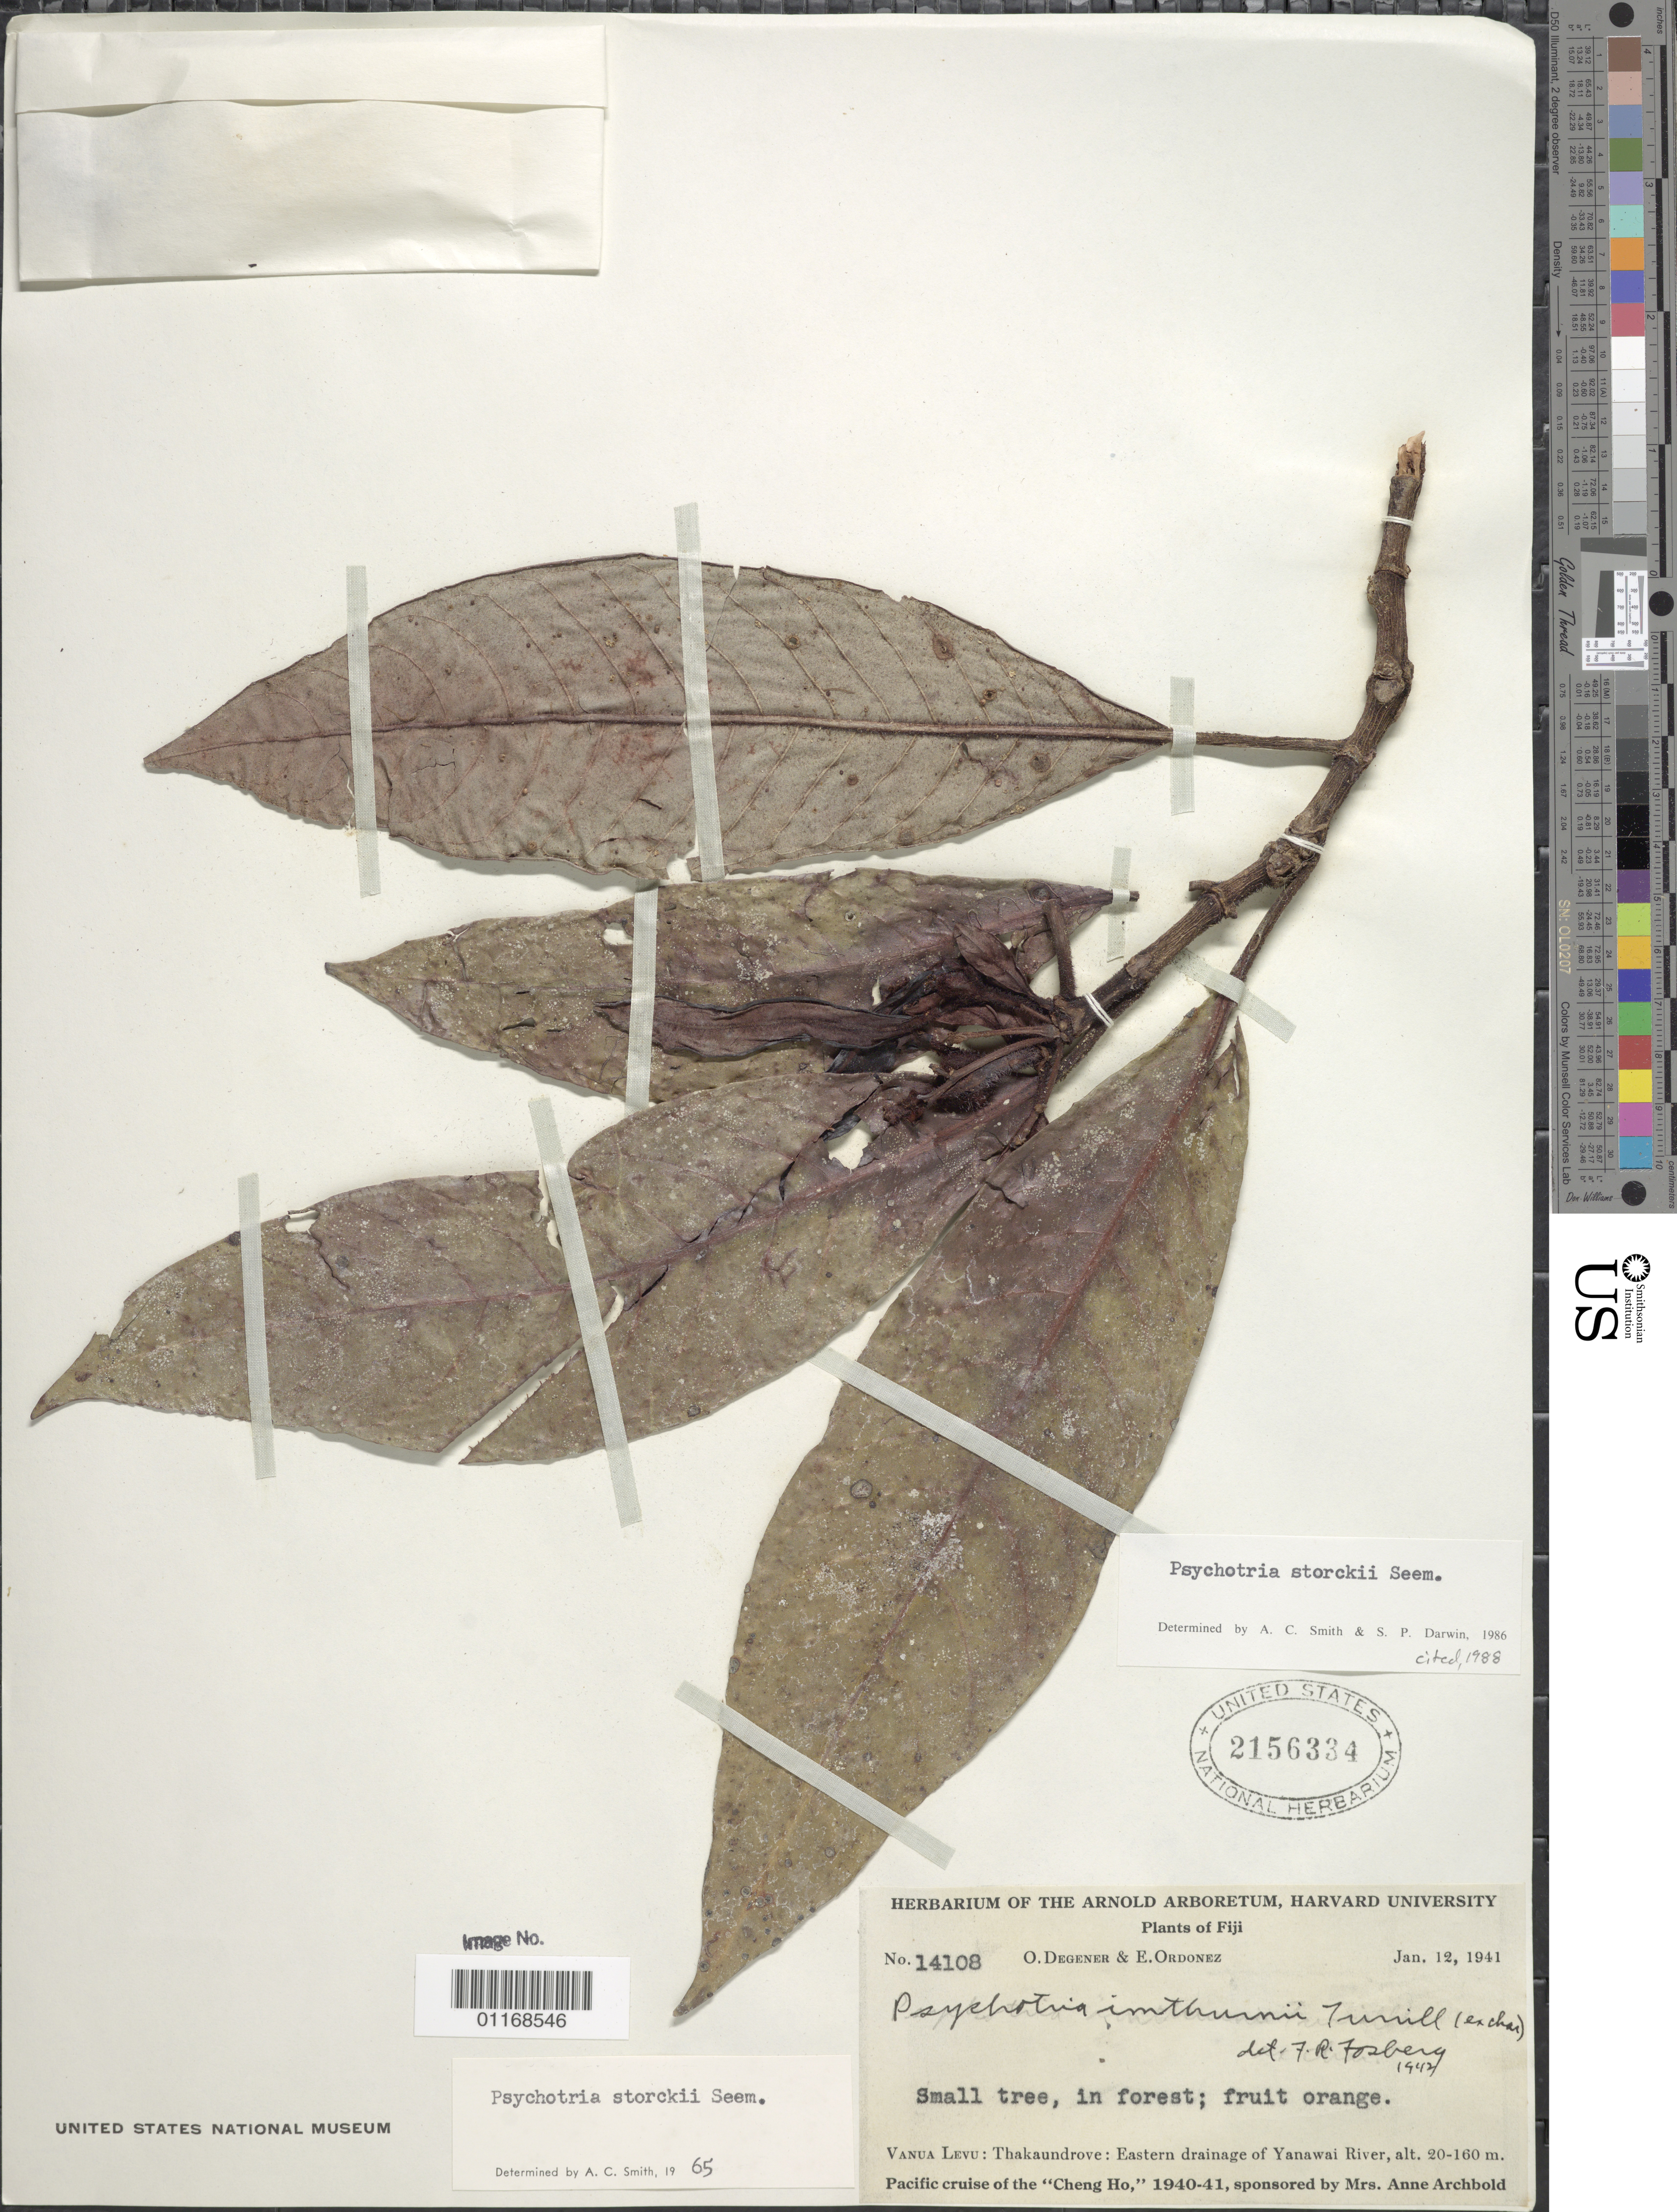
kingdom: Plantae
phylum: Tracheophyta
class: Magnoliopsida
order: Gentianales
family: Rubiaceae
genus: Psychotria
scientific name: Psychotria storckii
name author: Seem.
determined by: Smith, A. C.; Darwin, Steven P.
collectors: O. Degener & E. Ordonez.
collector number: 14108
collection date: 1941-01-12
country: Fiji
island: Vanua Levu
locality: Thakaudrove: Eastern drainage of Yanawai River.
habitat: Forest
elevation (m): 20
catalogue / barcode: US 2156334